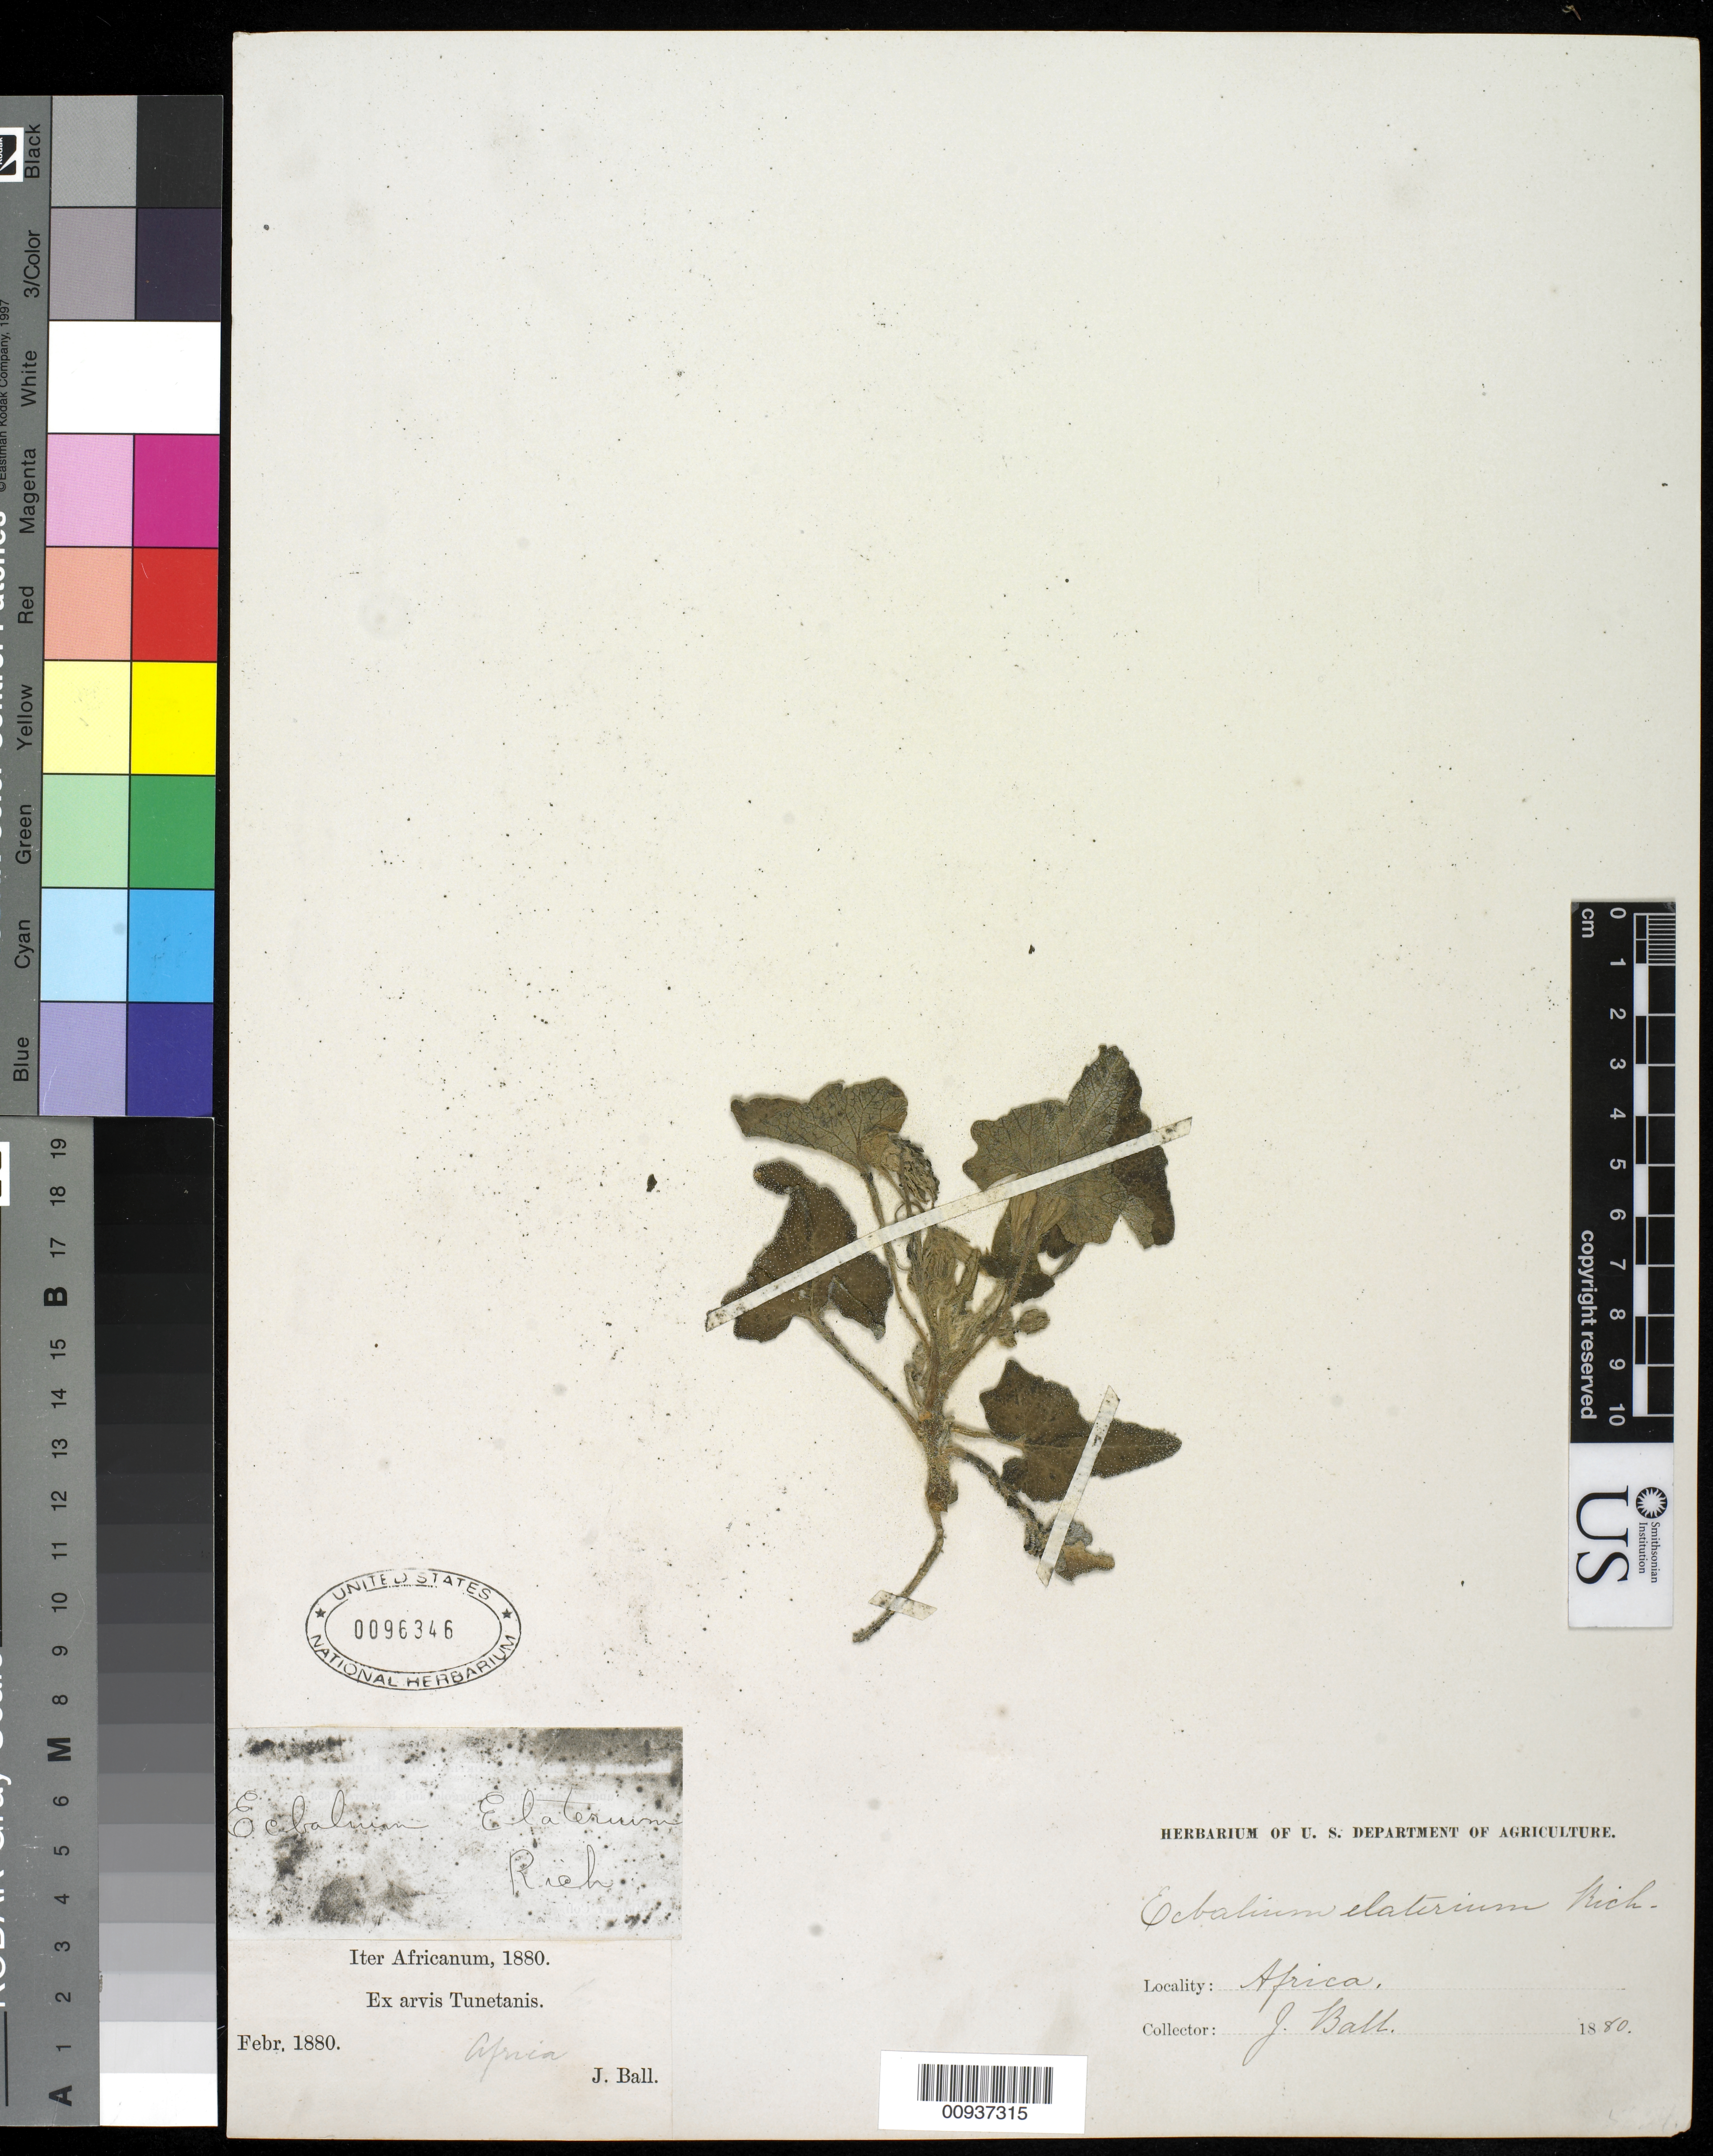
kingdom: Plantae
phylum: Tracheophyta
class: Magnoliopsida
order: Cucurbitales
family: Cucurbitaceae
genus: Ecballium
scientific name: Ecballium elaterium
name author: (L.) A. Rich.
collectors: J. Ball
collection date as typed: Feb 1880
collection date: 1880-02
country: Tunisia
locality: Ex arvis Tunetanis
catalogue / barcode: US 96346